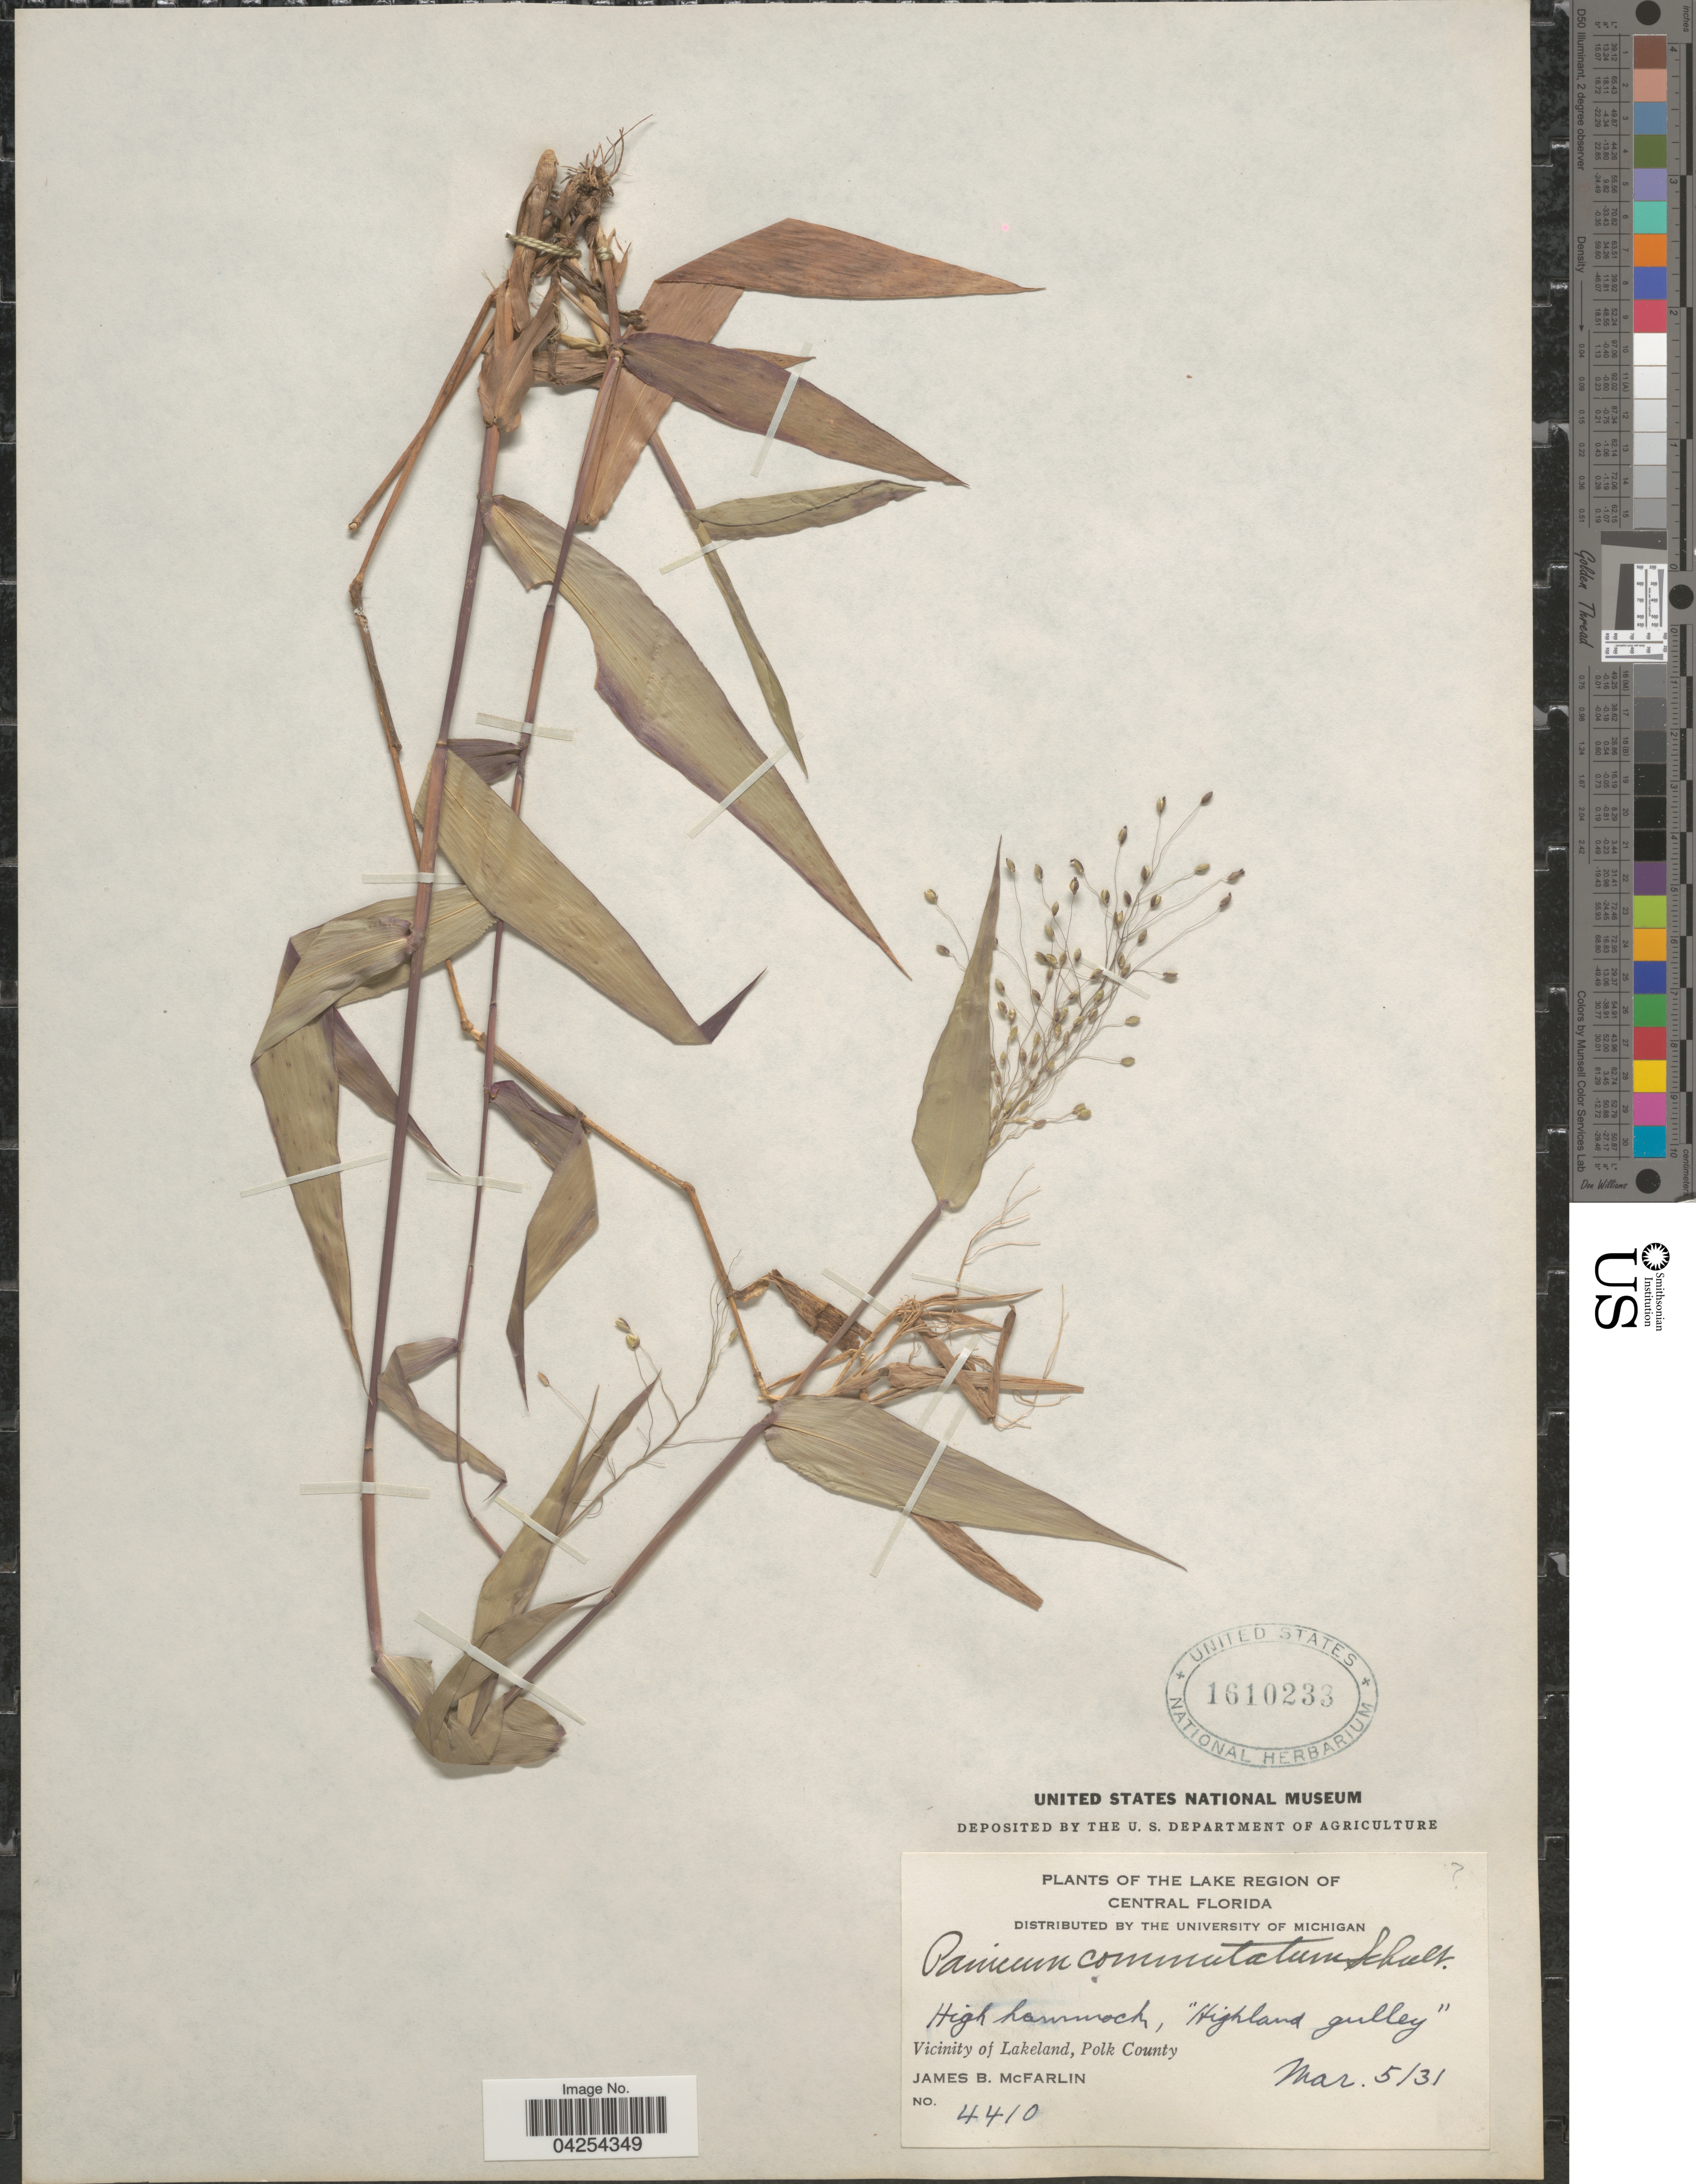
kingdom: Plantae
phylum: Tracheophyta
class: Liliopsida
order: Poales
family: Poaceae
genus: Dichanthelium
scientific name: Dichanthelium commutatum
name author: (Schult.) Gould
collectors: J. McFarlin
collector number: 4410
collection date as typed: Transcribed d/m/y: 5/3/31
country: United States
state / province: Florida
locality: Lake Region of Central Florida. High hammock, "Highland gulley". Vicinity of Lakeland, Polk County.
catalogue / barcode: US 1610233